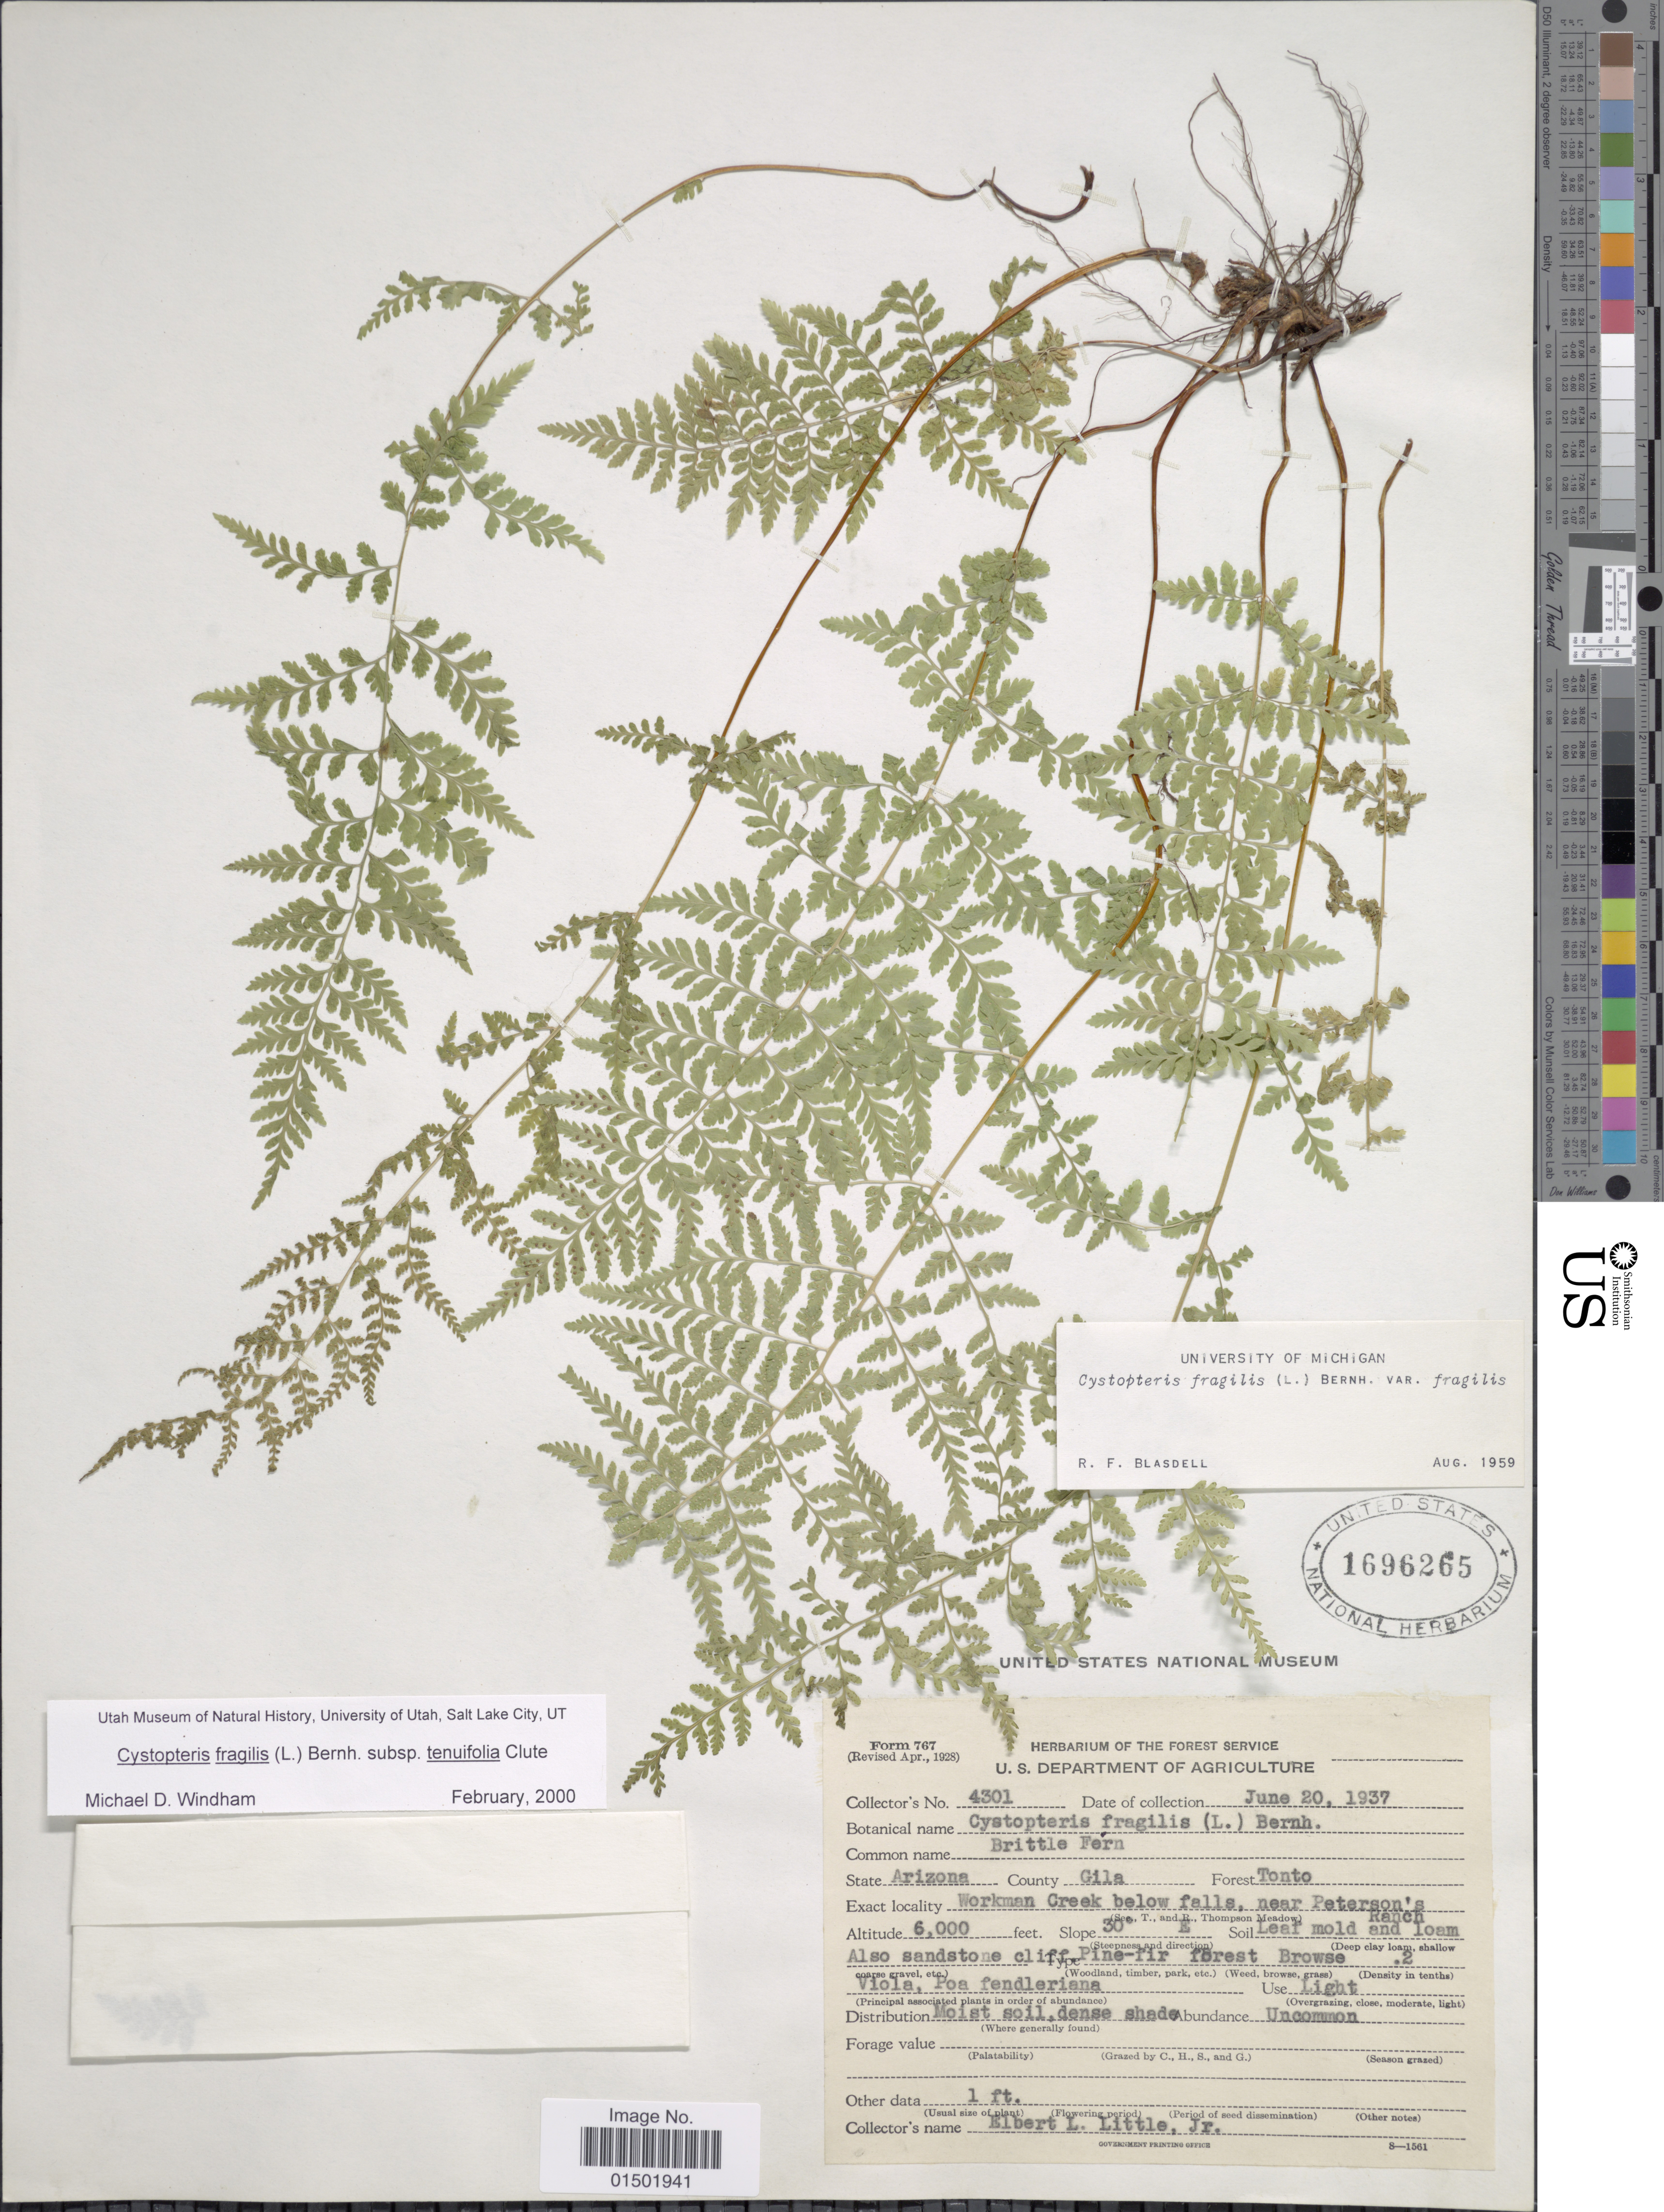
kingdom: Plantae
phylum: Tracheophyta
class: Polypodiopsida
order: Polypodiales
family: Cystopteridaceae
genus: Cystopteris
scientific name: Cystopteris fragilis var. tenuifolia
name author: (Clute) M. Broun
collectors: E. L. Little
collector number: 4301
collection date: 1937-06-20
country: United States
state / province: Arizona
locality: County: Gila. Forest Tonto. Workman Creek below falls, near Peterson's Ranch.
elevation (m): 1829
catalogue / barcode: US 1696265